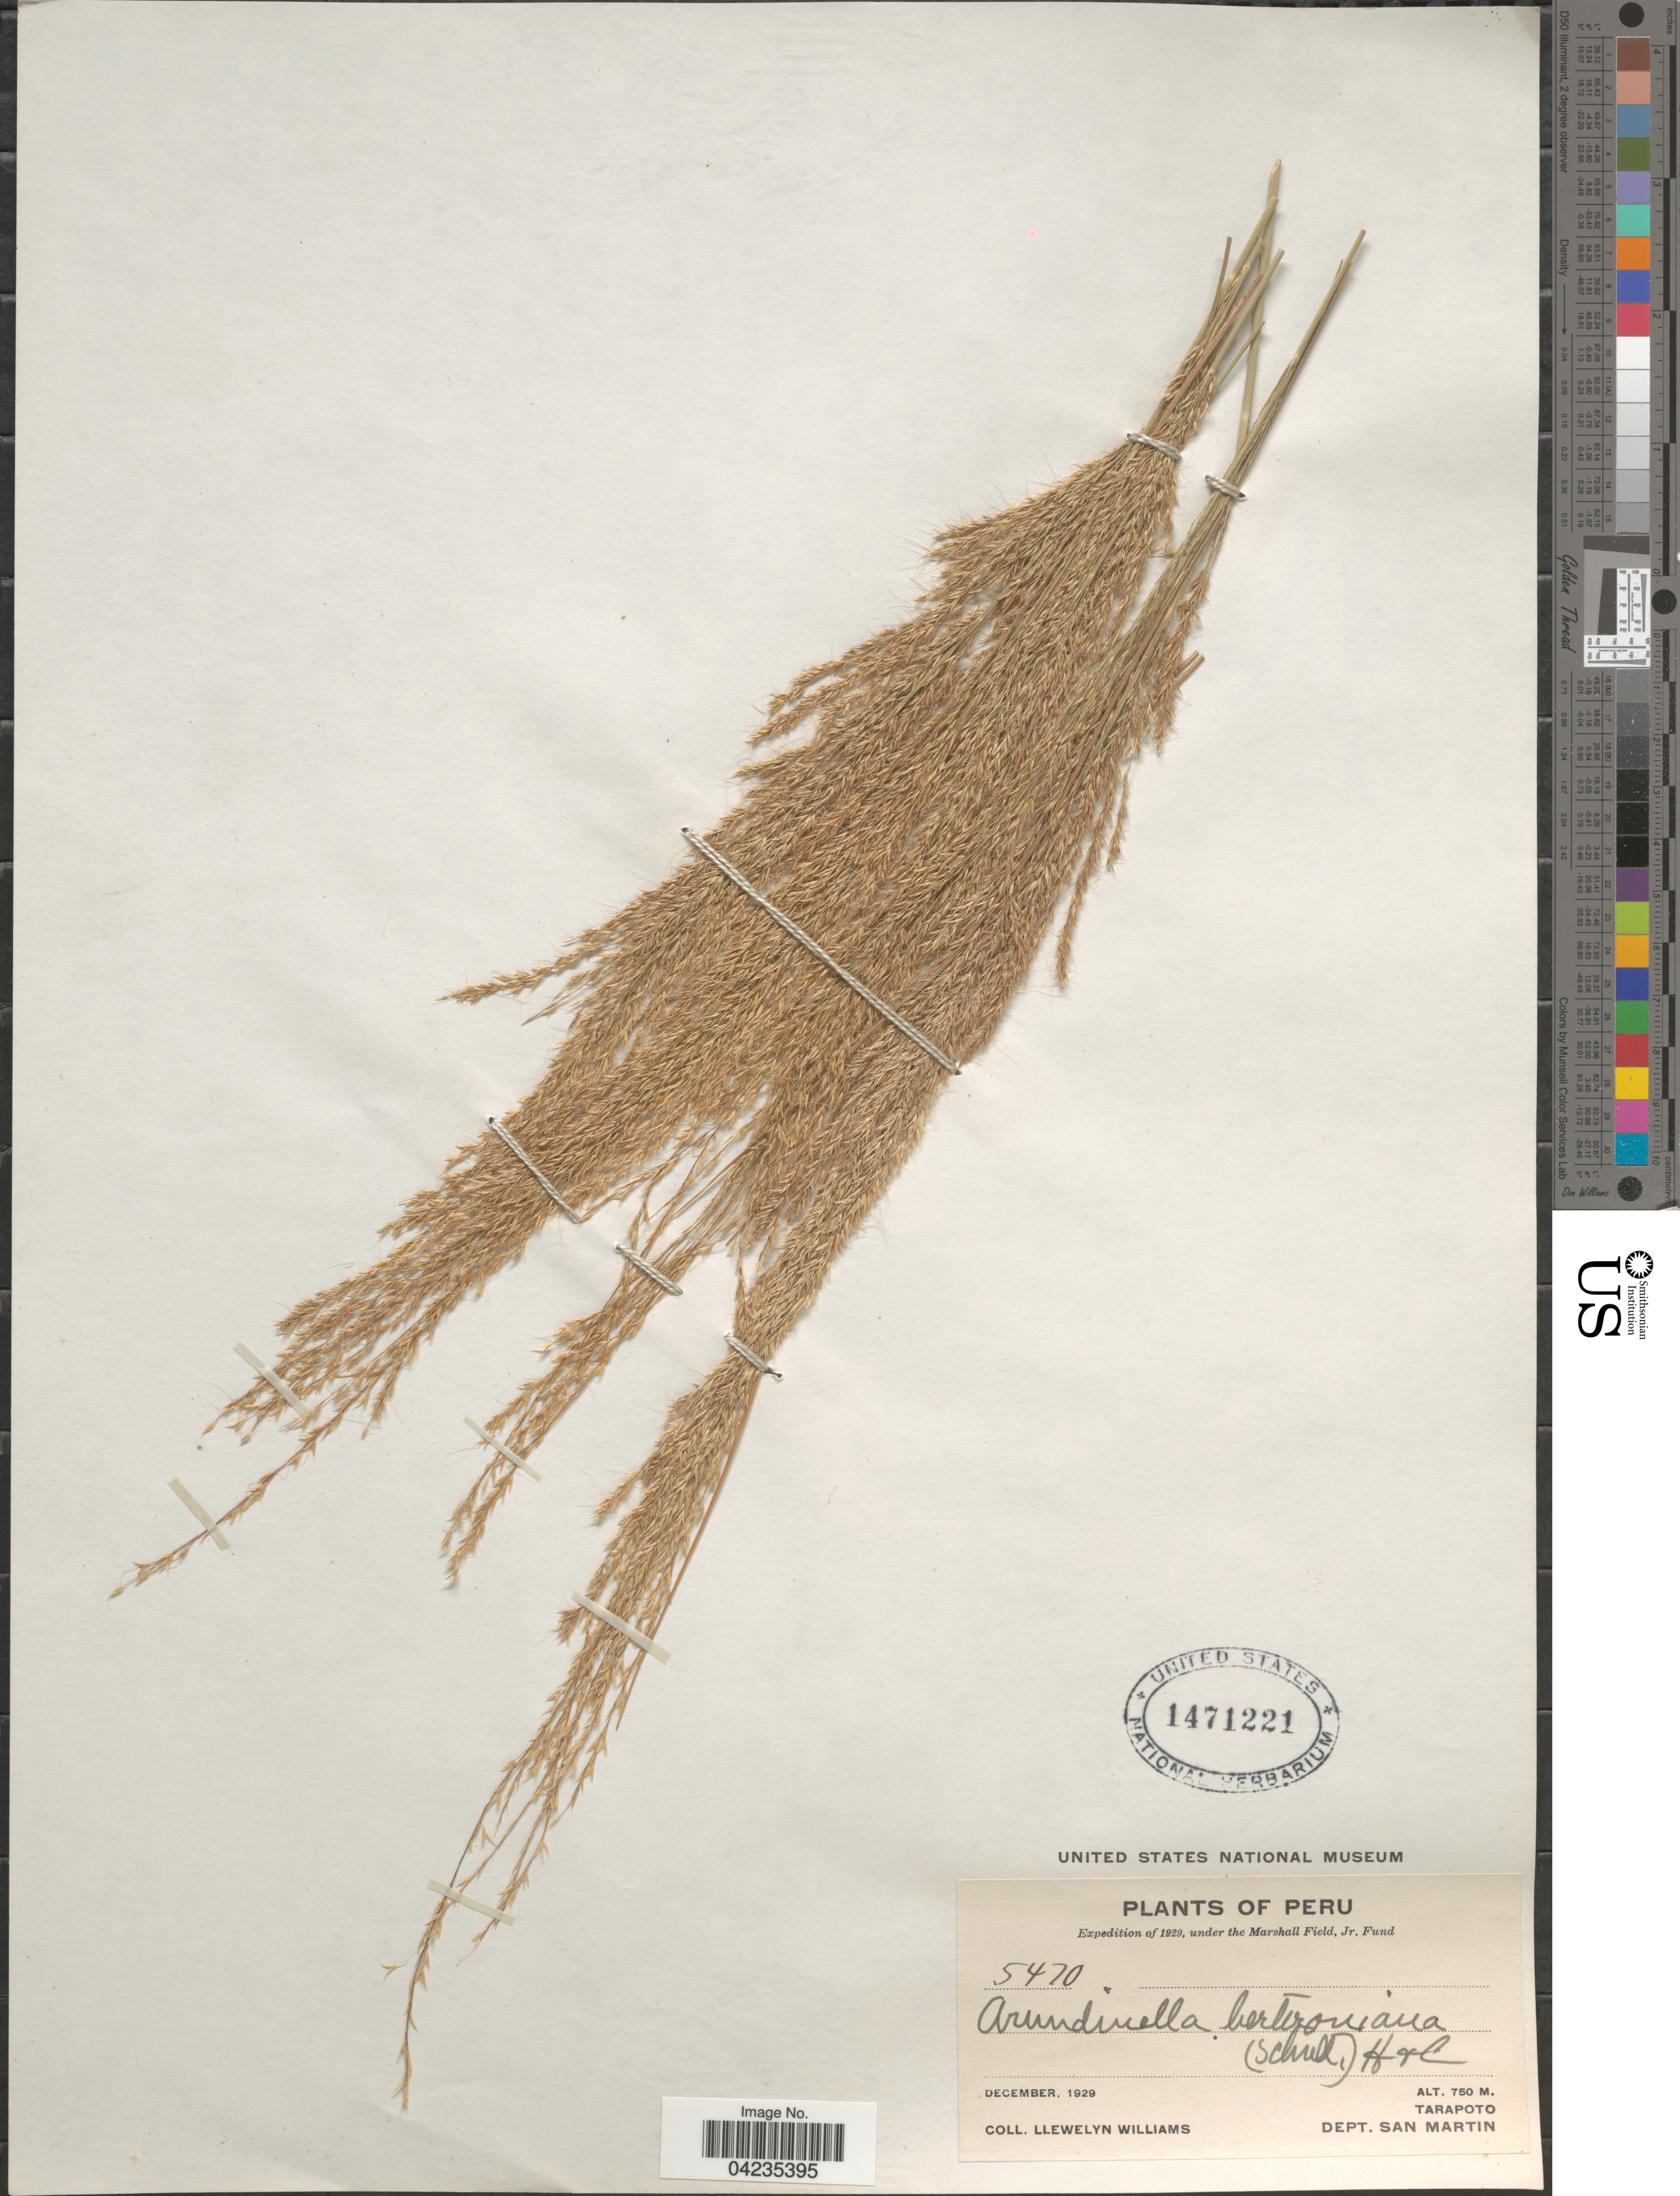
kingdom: Plantae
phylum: Tracheophyta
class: Liliopsida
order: Poales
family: Poaceae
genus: Arundinella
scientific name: Arundinella berteroniana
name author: (Schult.) Hitchc. & Chase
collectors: Ll. Williams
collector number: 5470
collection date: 1929-12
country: Peru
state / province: San Martín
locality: Expedition of 1929. Tarapoto. Dept. San Martin.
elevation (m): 750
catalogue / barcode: US 1471221